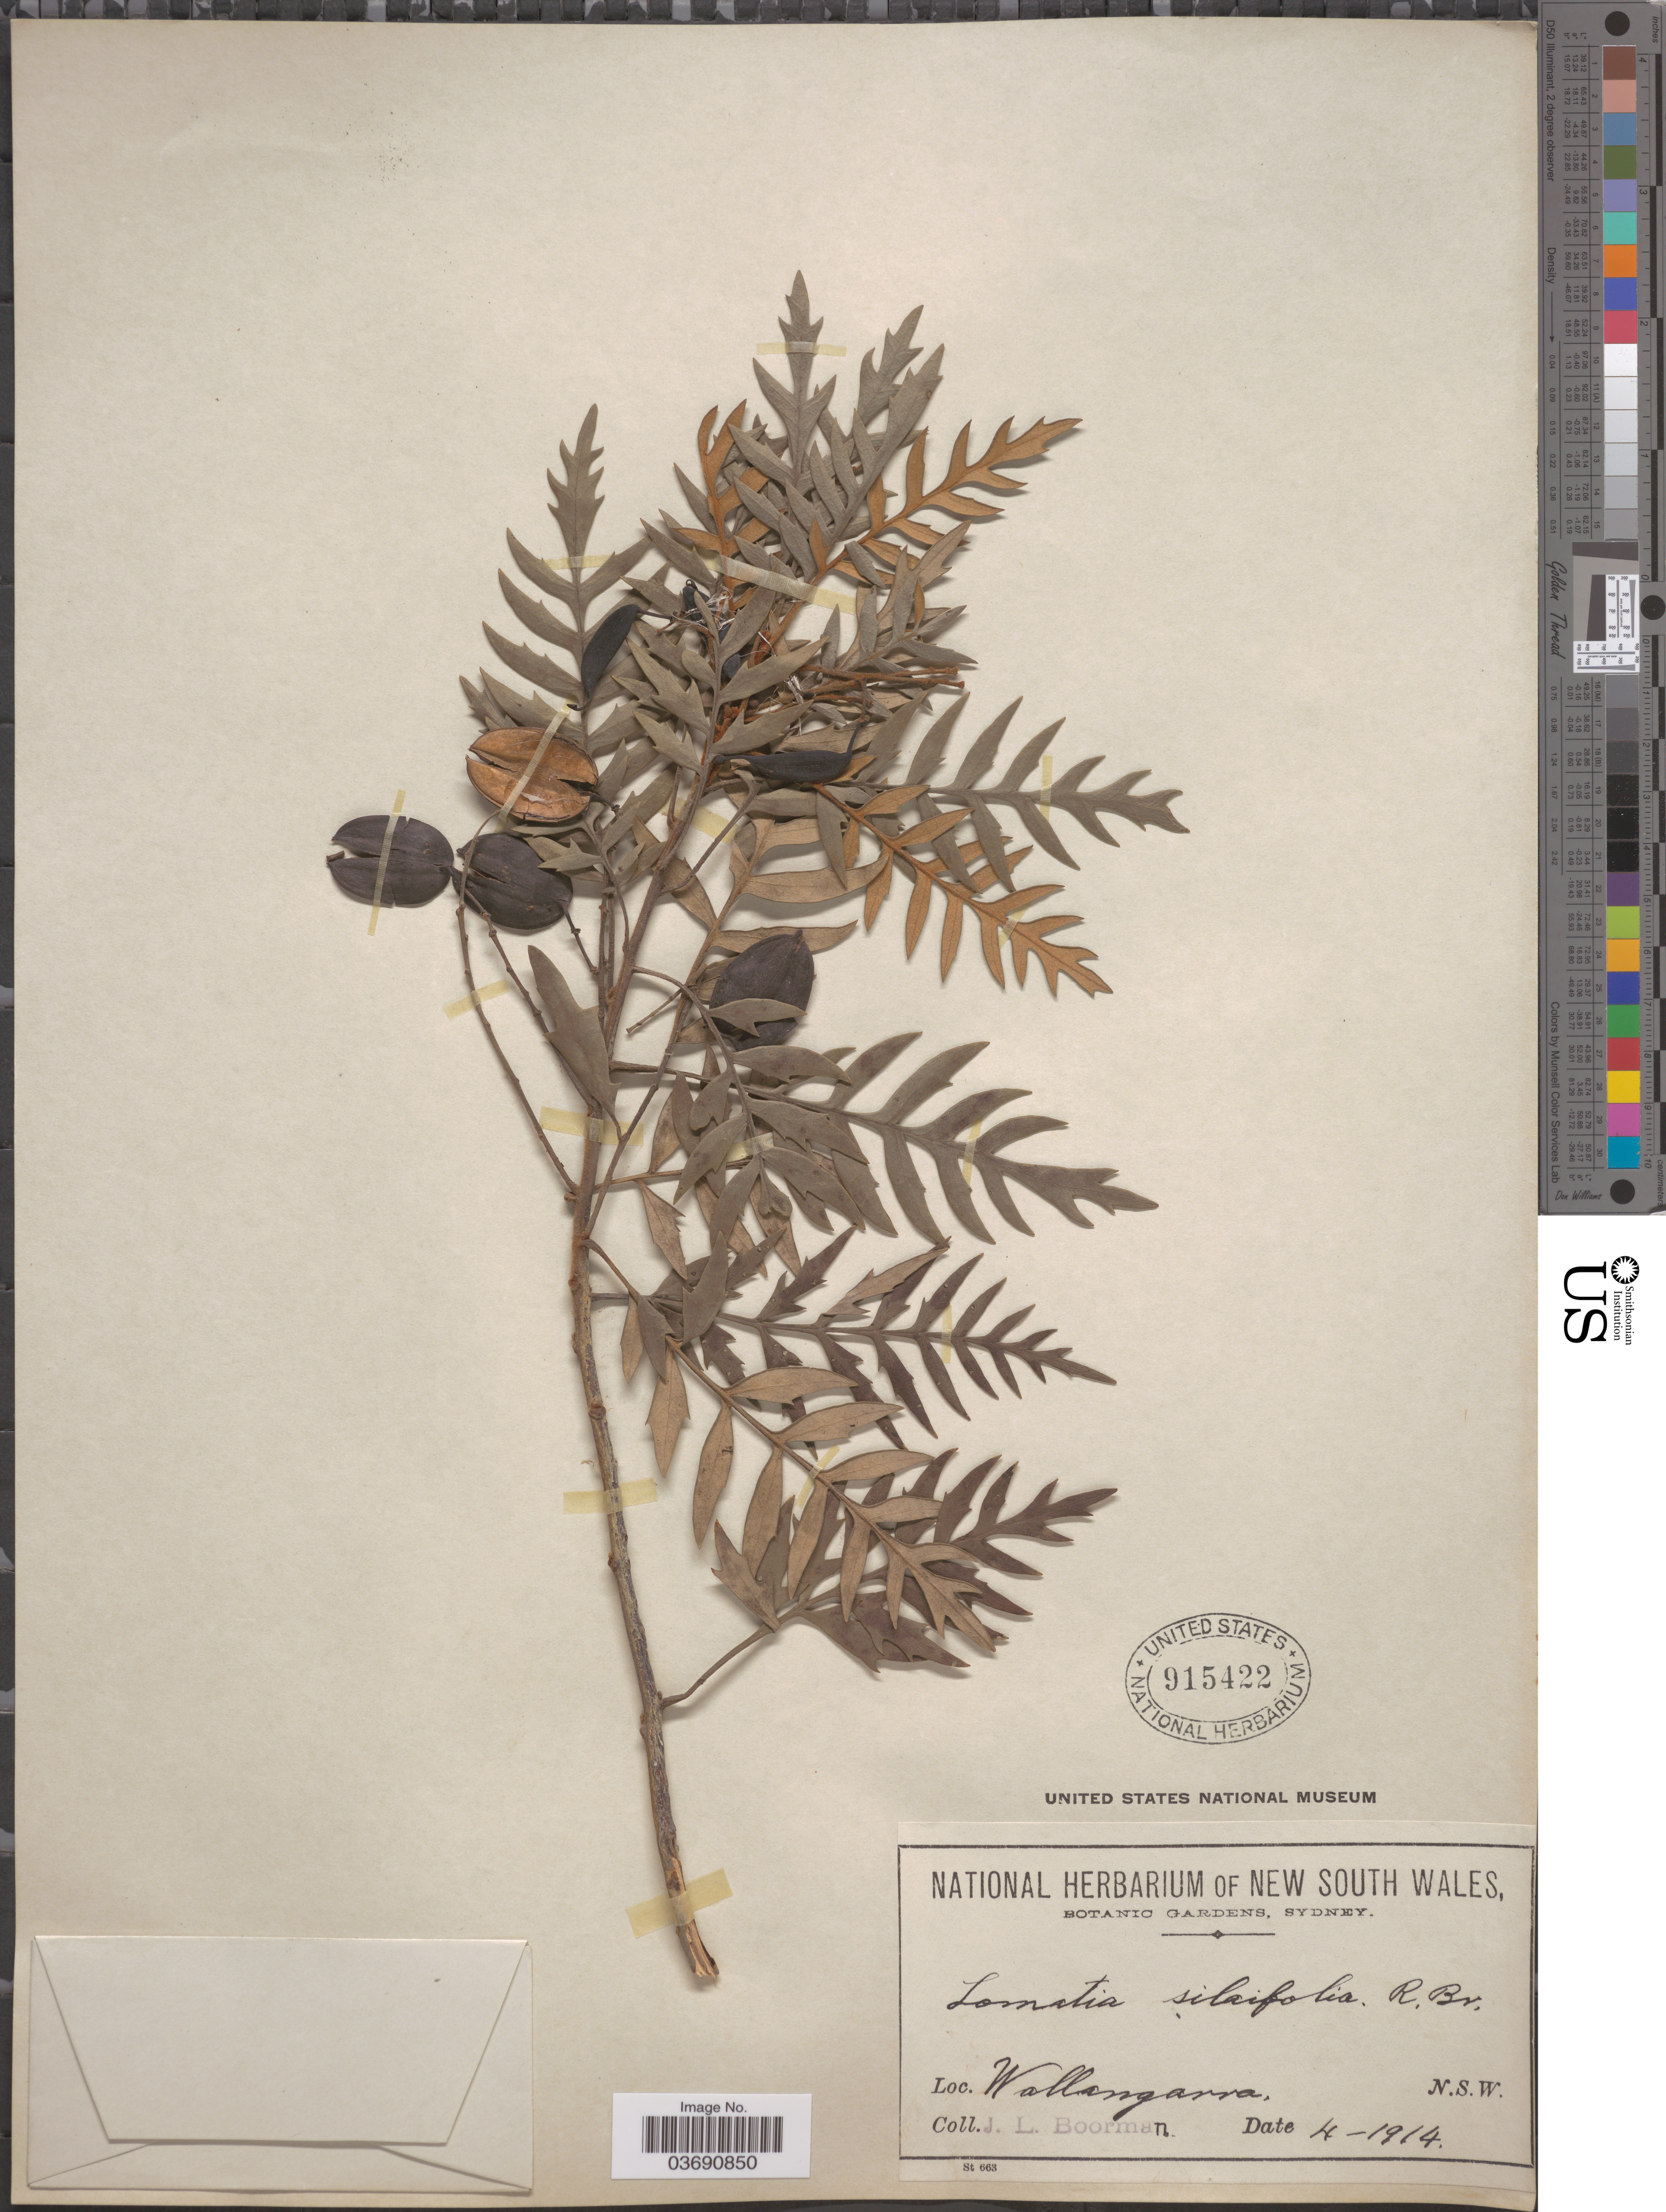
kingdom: Plantae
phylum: Tracheophyta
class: Magnoliopsida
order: Proteales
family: Proteaceae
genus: Lomatia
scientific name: Lomatia silaifolia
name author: (Sm.) R. Br.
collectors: J. Boorman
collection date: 1914-04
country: Australia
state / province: New South Wales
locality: Wallangarra.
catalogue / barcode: US 915422